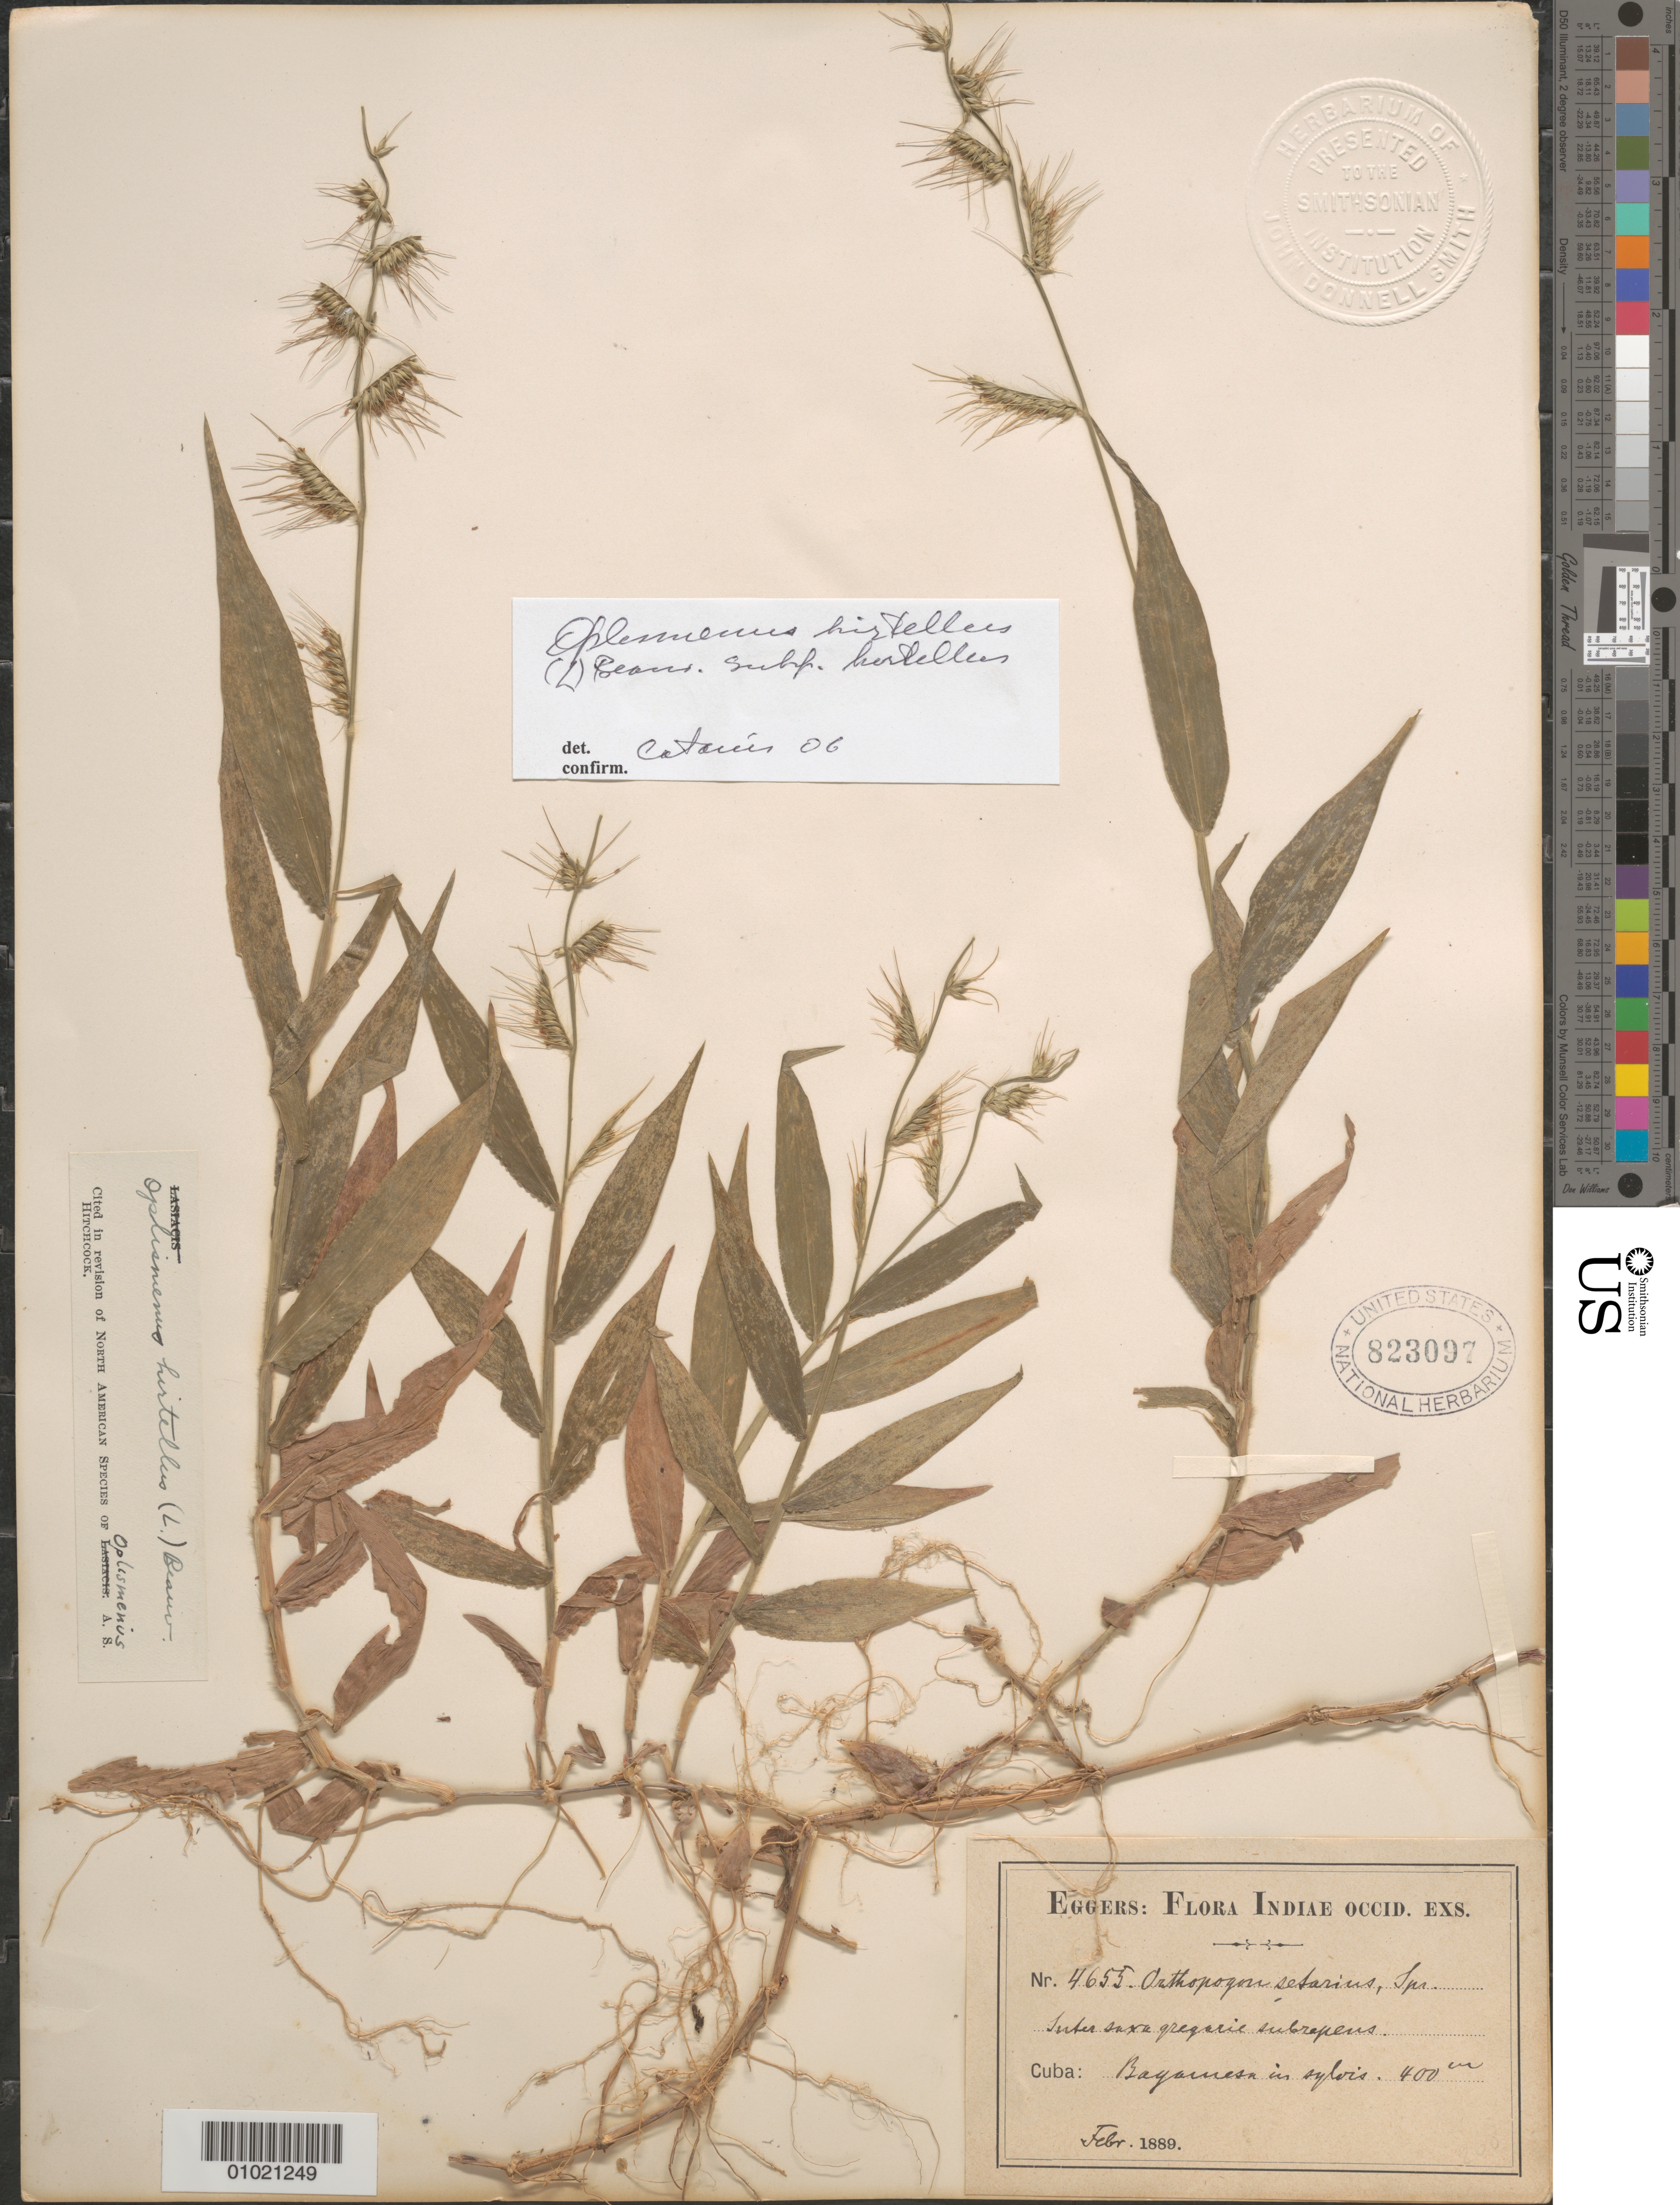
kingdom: Plantae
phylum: Tracheophyta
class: Liliopsida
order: Poales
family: Poaceae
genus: Oplismenus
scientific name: Oplismenus hirtellus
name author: (L.) P. Beauv.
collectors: H. F. A. von Eggers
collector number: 4655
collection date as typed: Feb 1889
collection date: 1889-02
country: Cuba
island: Cuba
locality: Bayaiuesa in Sylvis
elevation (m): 400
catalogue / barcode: US 823097